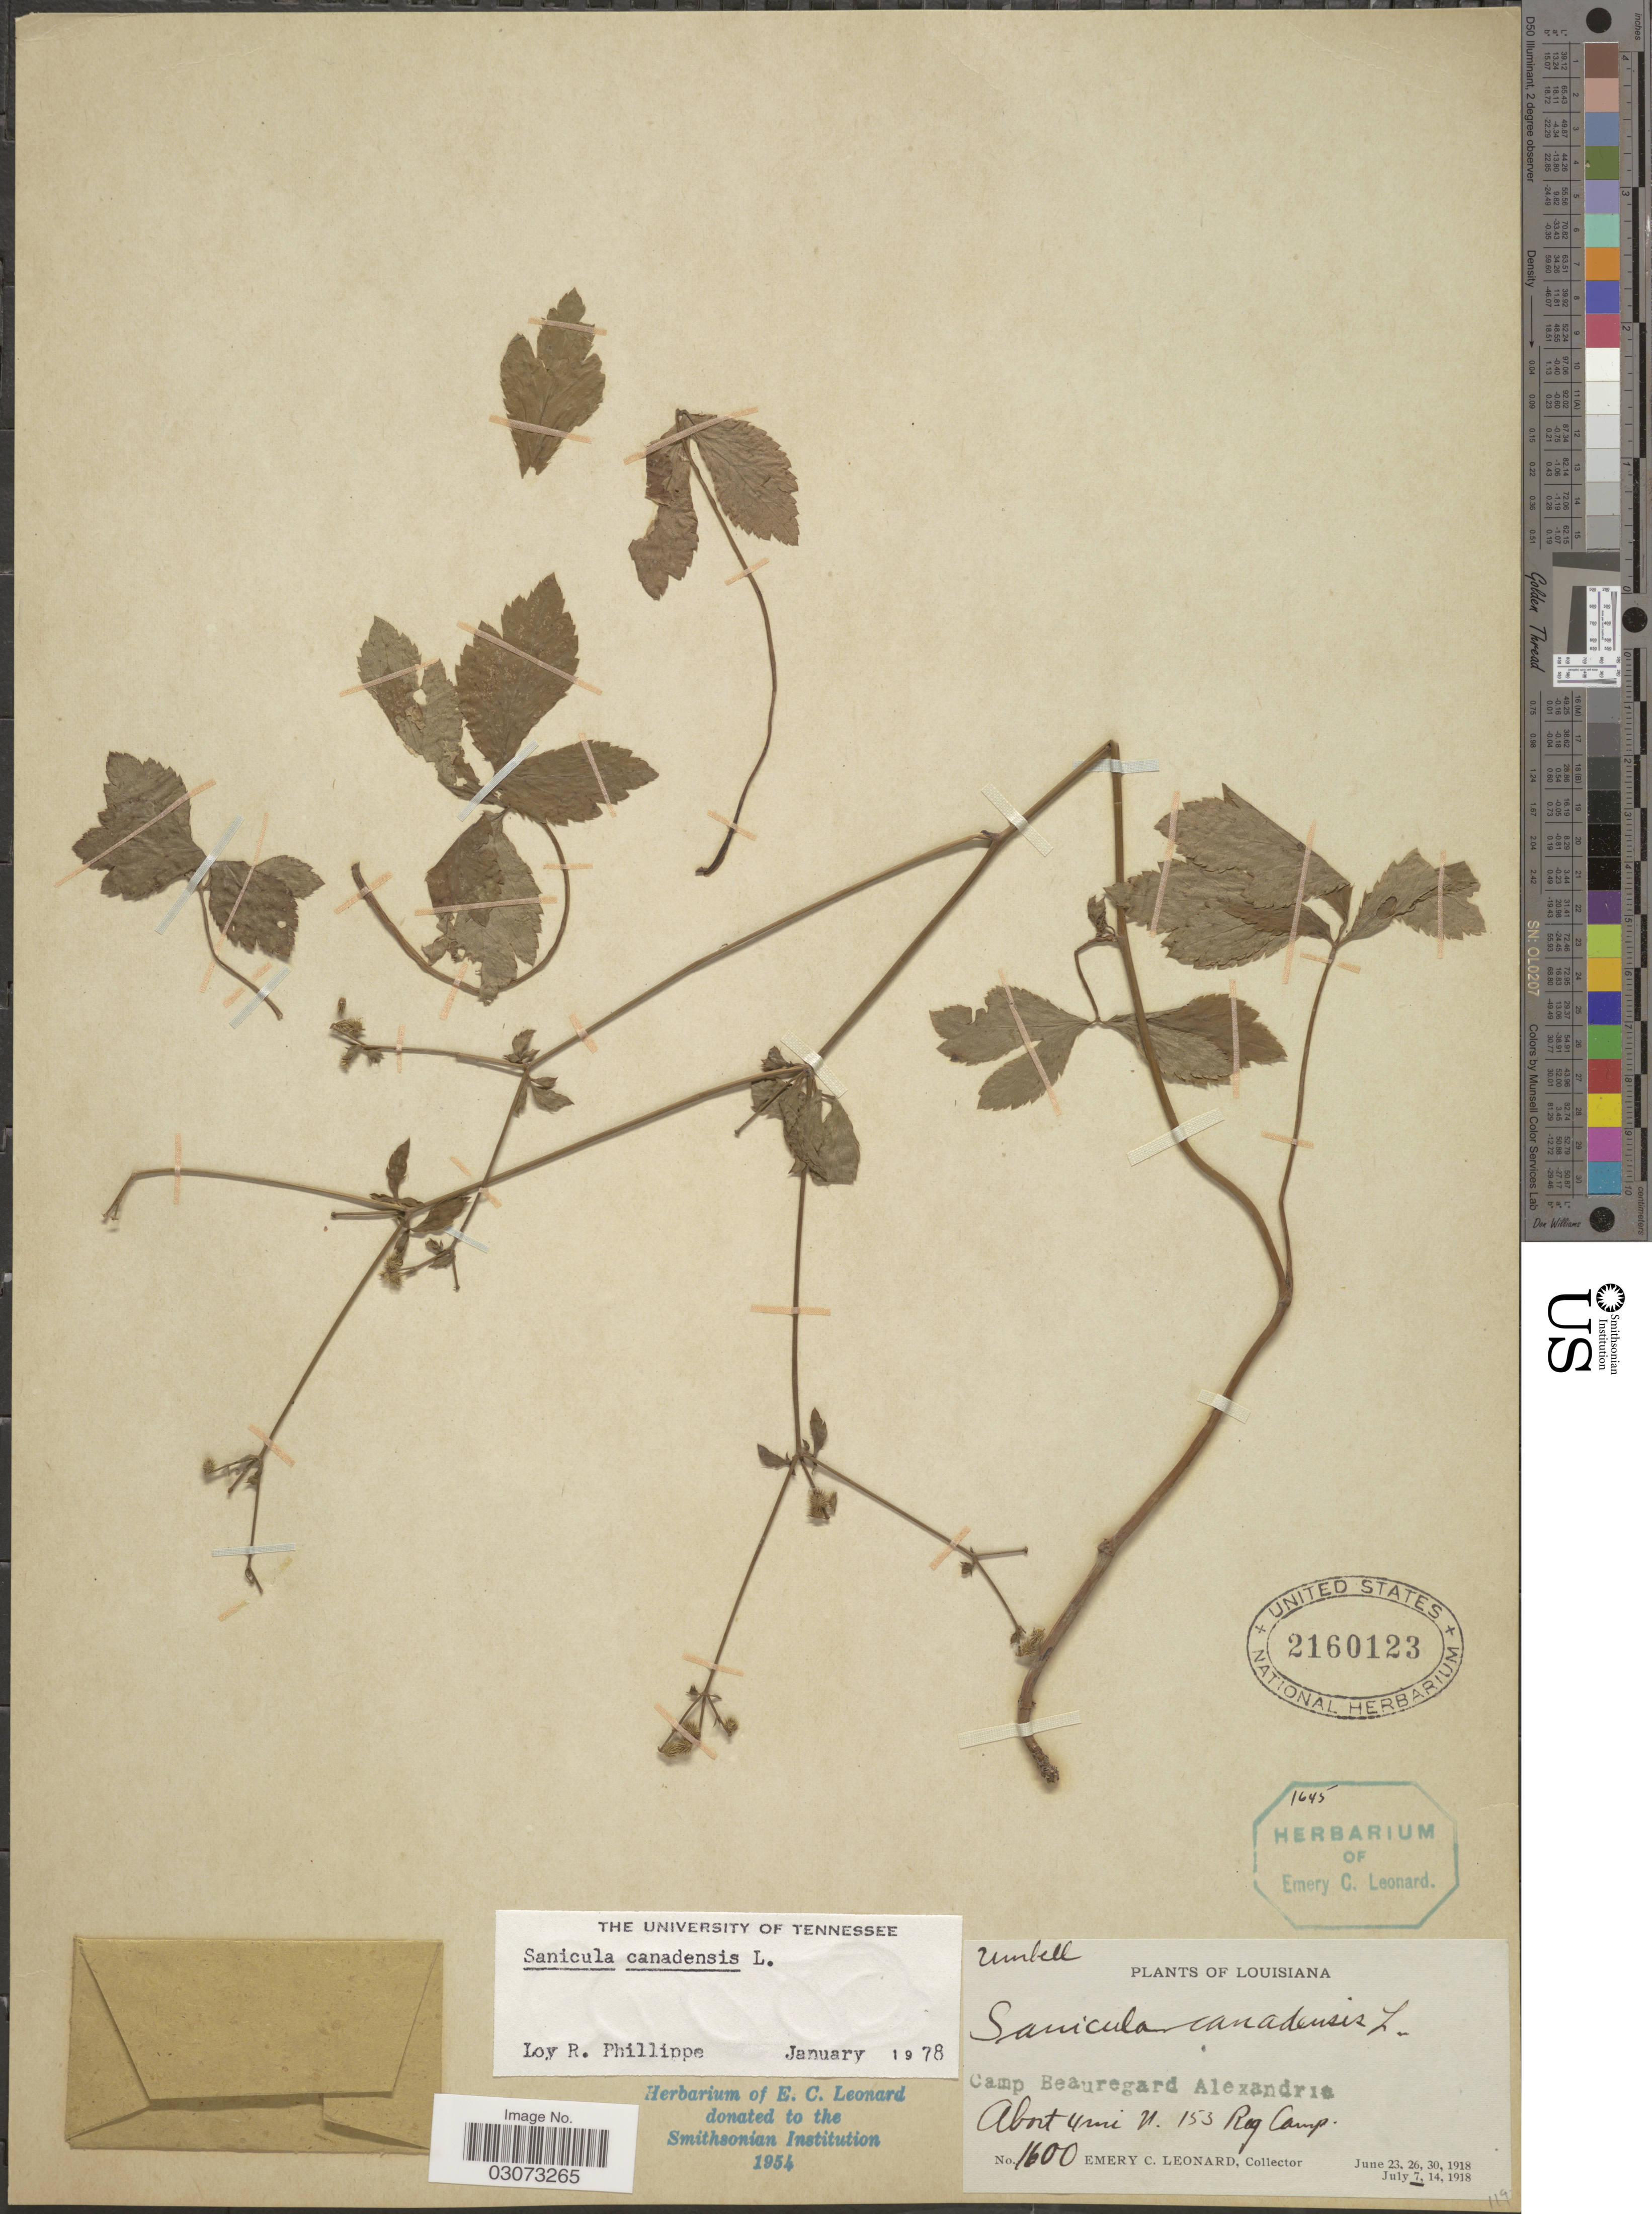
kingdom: Plantae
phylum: Tracheophyta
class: Magnoliopsida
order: Apiales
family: Apiaceae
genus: Sanicula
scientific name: Sanicula canadensis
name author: L.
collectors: E. C. Leonard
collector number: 1600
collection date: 1918-07-07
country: United States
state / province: Louisiana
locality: Camp Beauregard Alexandria. About 4 mi N. 153 Rog Camp.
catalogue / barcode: US 2160123